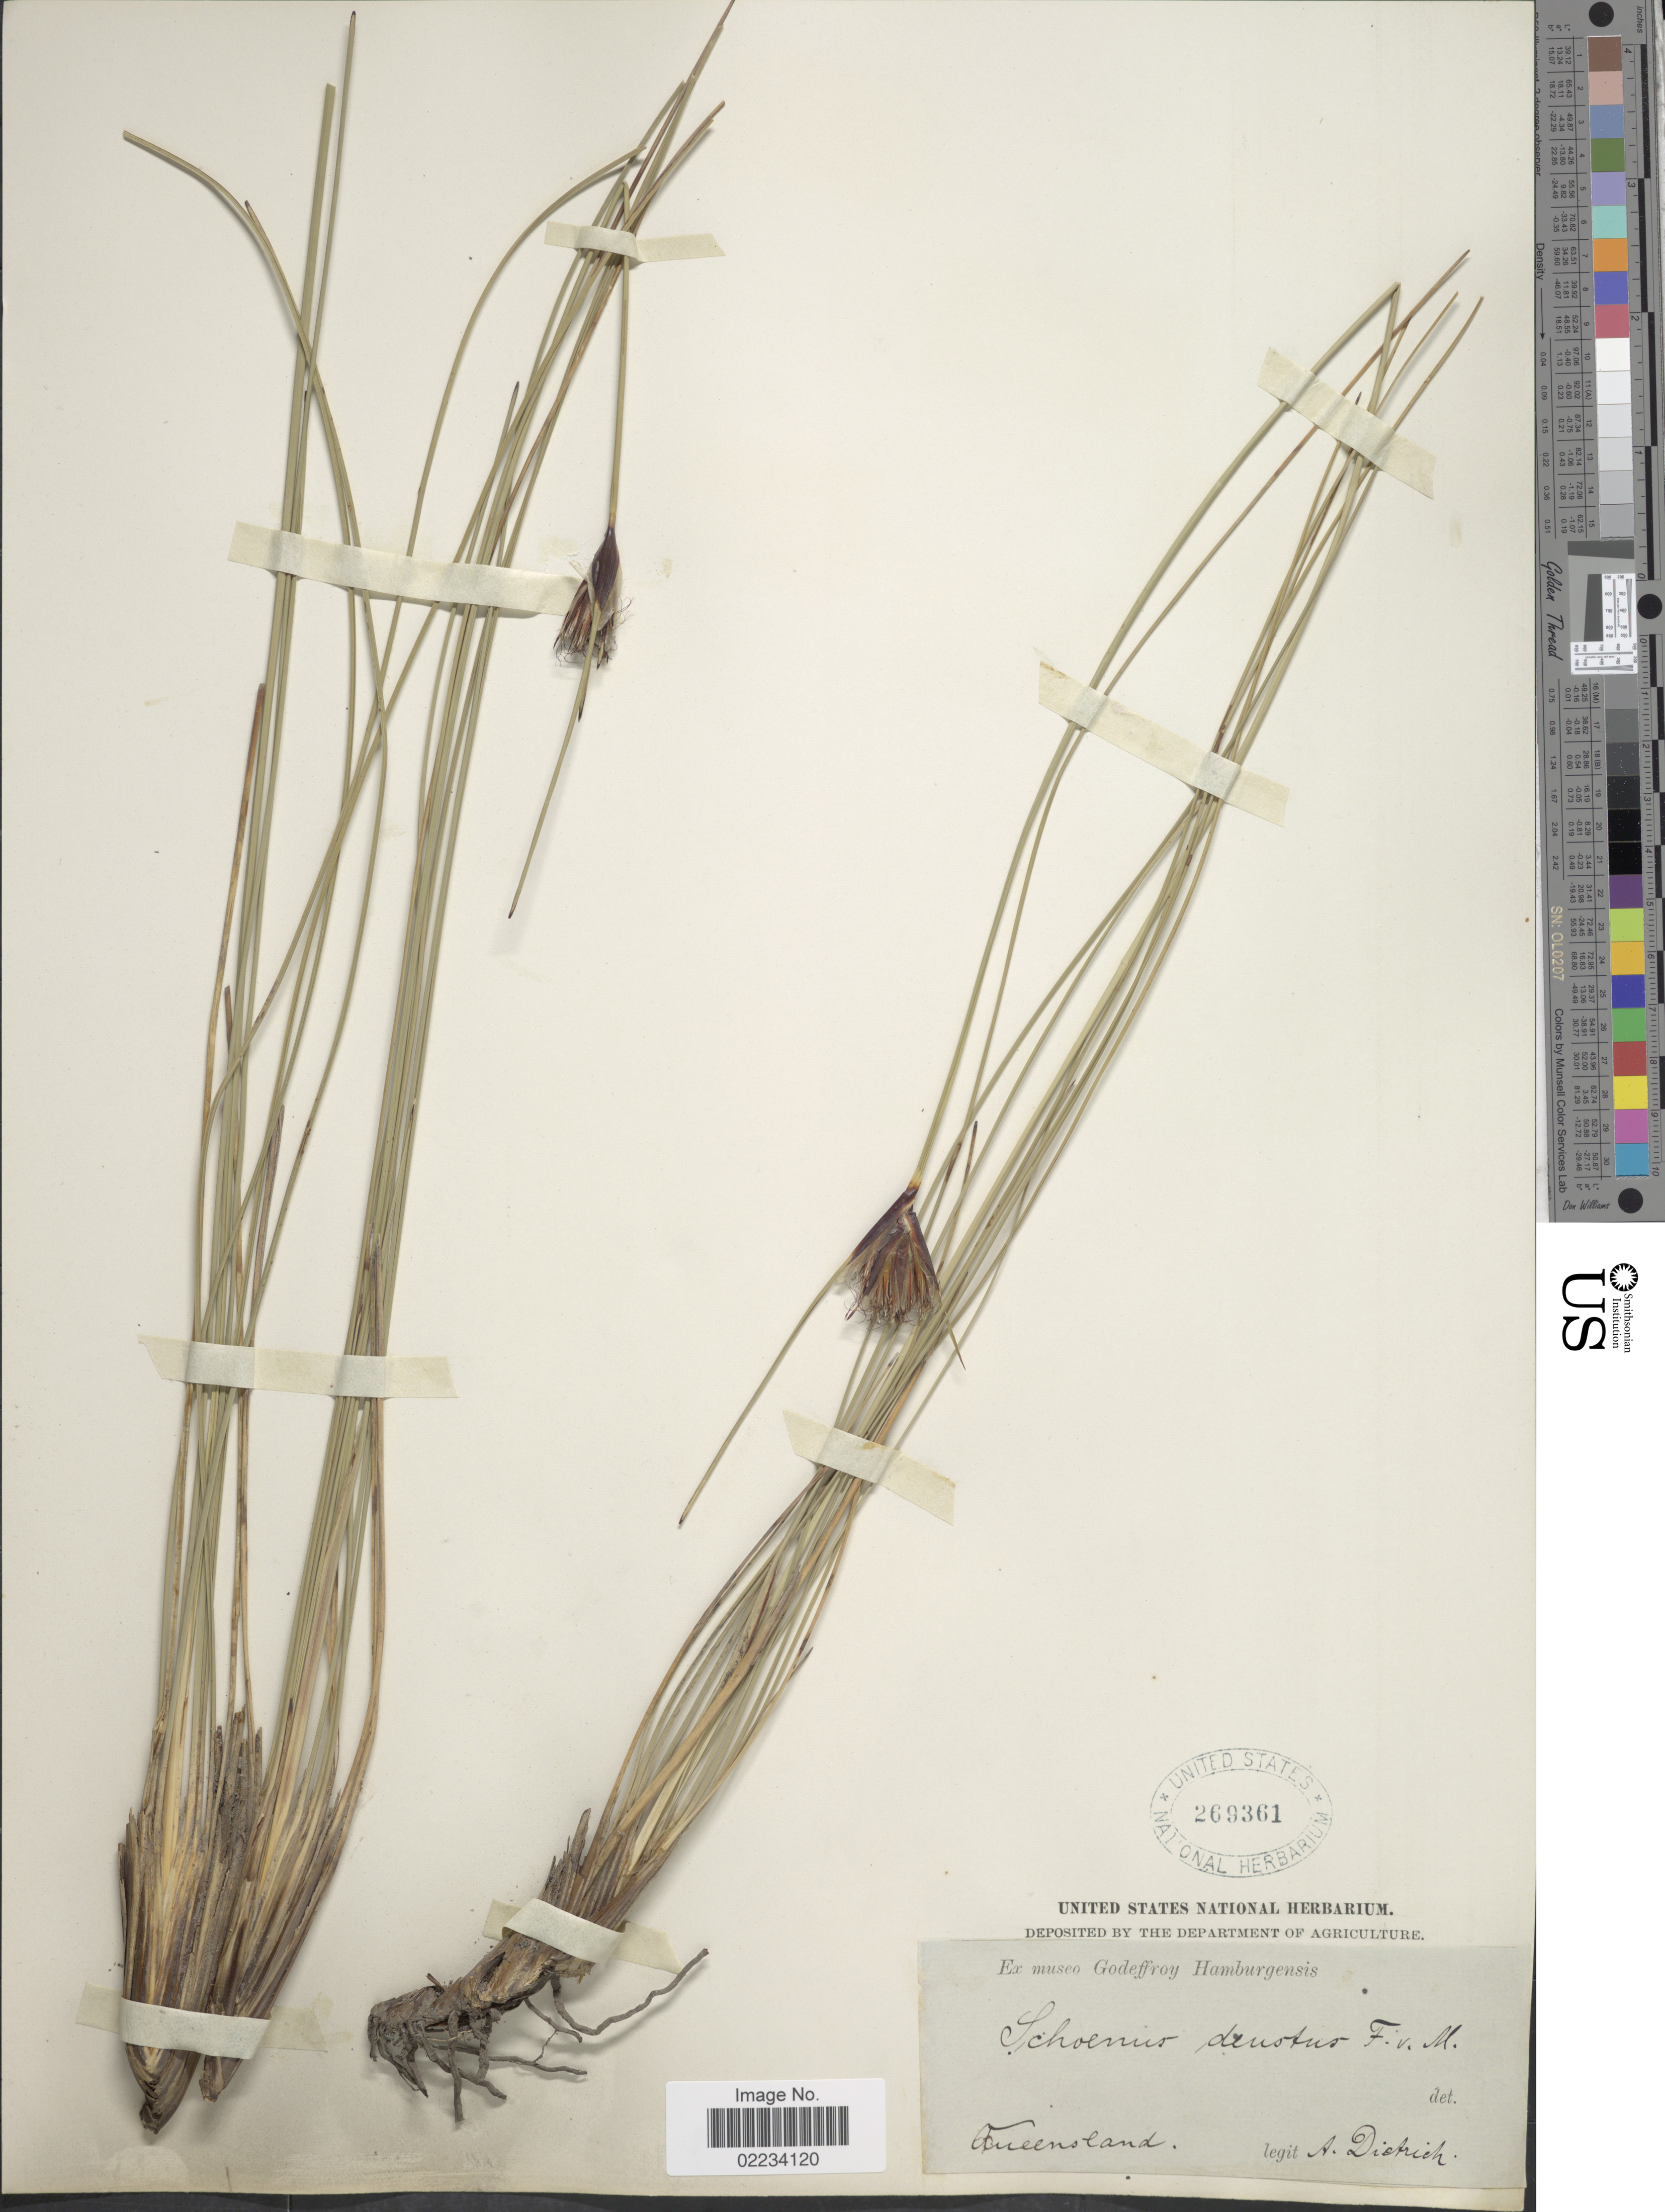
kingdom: Plantae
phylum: Tracheophyta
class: Liliopsida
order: Poales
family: Cyperaceae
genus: Ptilothrix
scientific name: Ptilothrix deusta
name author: (R. Br.) K.L. Wilson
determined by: Strong, Mark T., (BOT), Smithsonian Institution - National Museum of Natural History (UNITED STATES)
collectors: A. Dietrich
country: Australia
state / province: Queensland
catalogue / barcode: US 269361